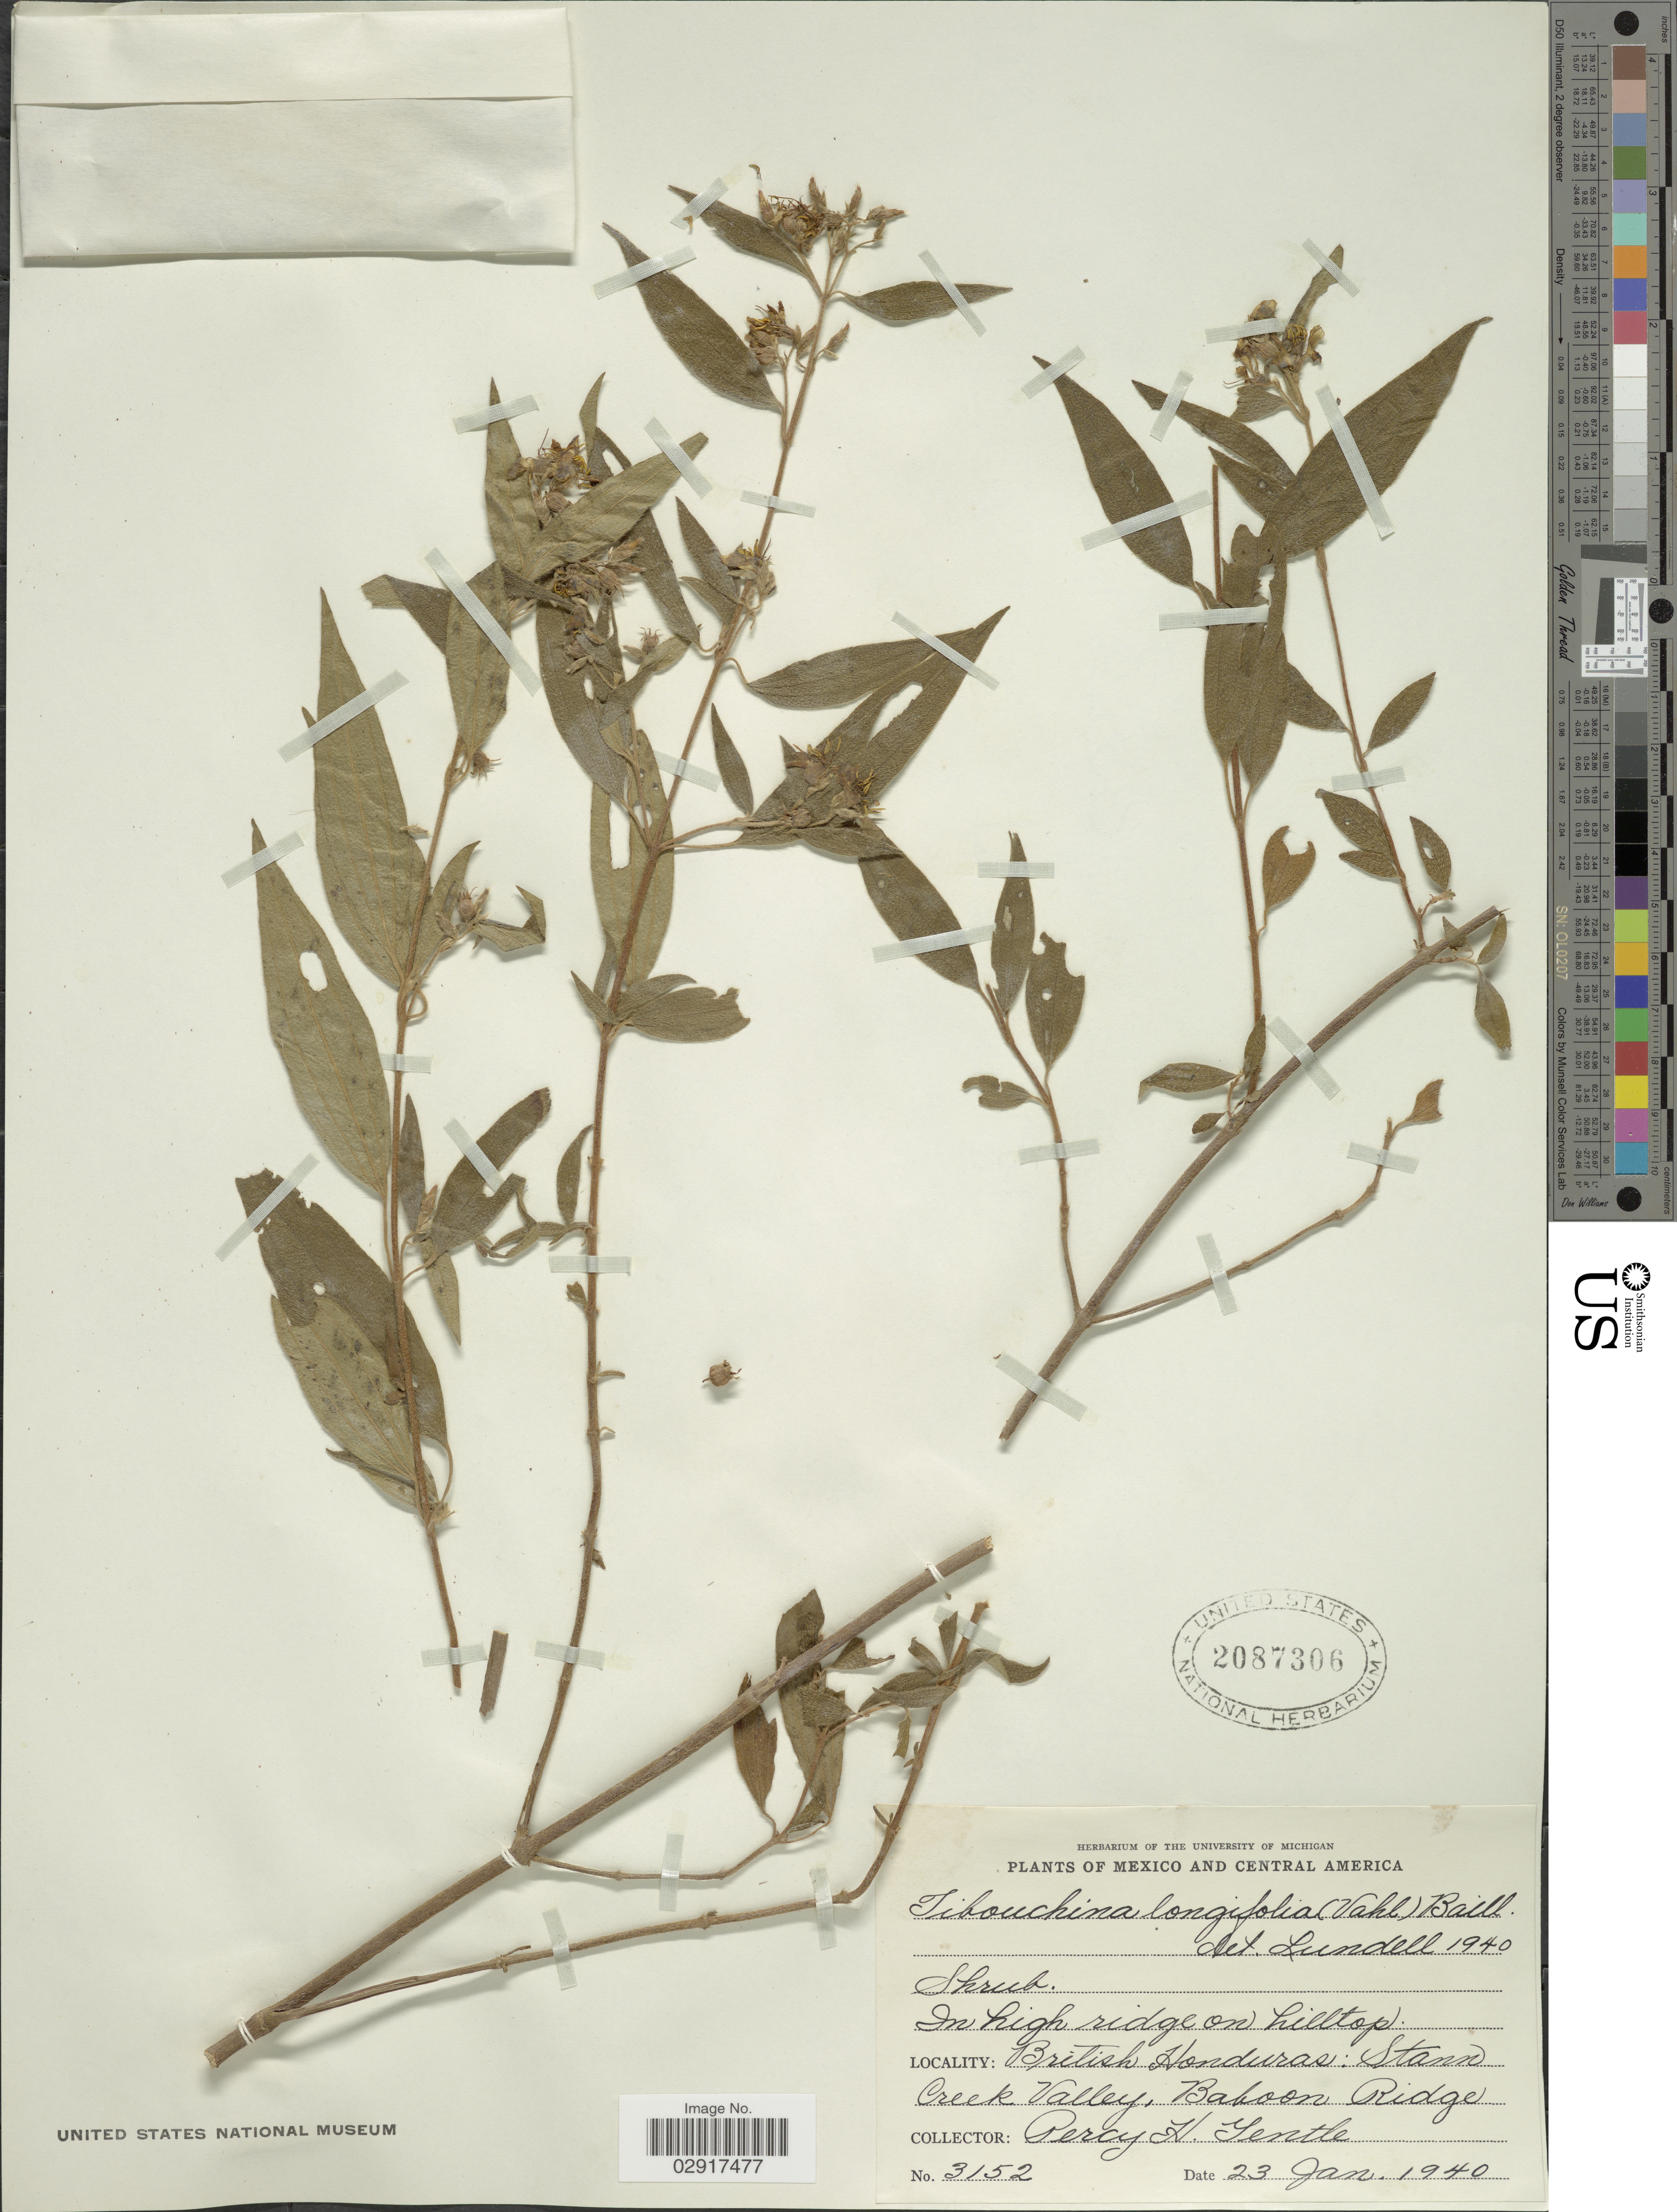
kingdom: Plantae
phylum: Tracheophyta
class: Magnoliopsida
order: Myrtales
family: Melastomataceae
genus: Chaetogastra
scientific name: Chaetogastra longifolia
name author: (Vahl) DC.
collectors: P. H. Gentle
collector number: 3152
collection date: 1940-01-23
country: Belize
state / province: Stann Creek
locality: Central America. British Honduras: Stann Creek Valley, Bakoon Ridge.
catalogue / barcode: US 2087306